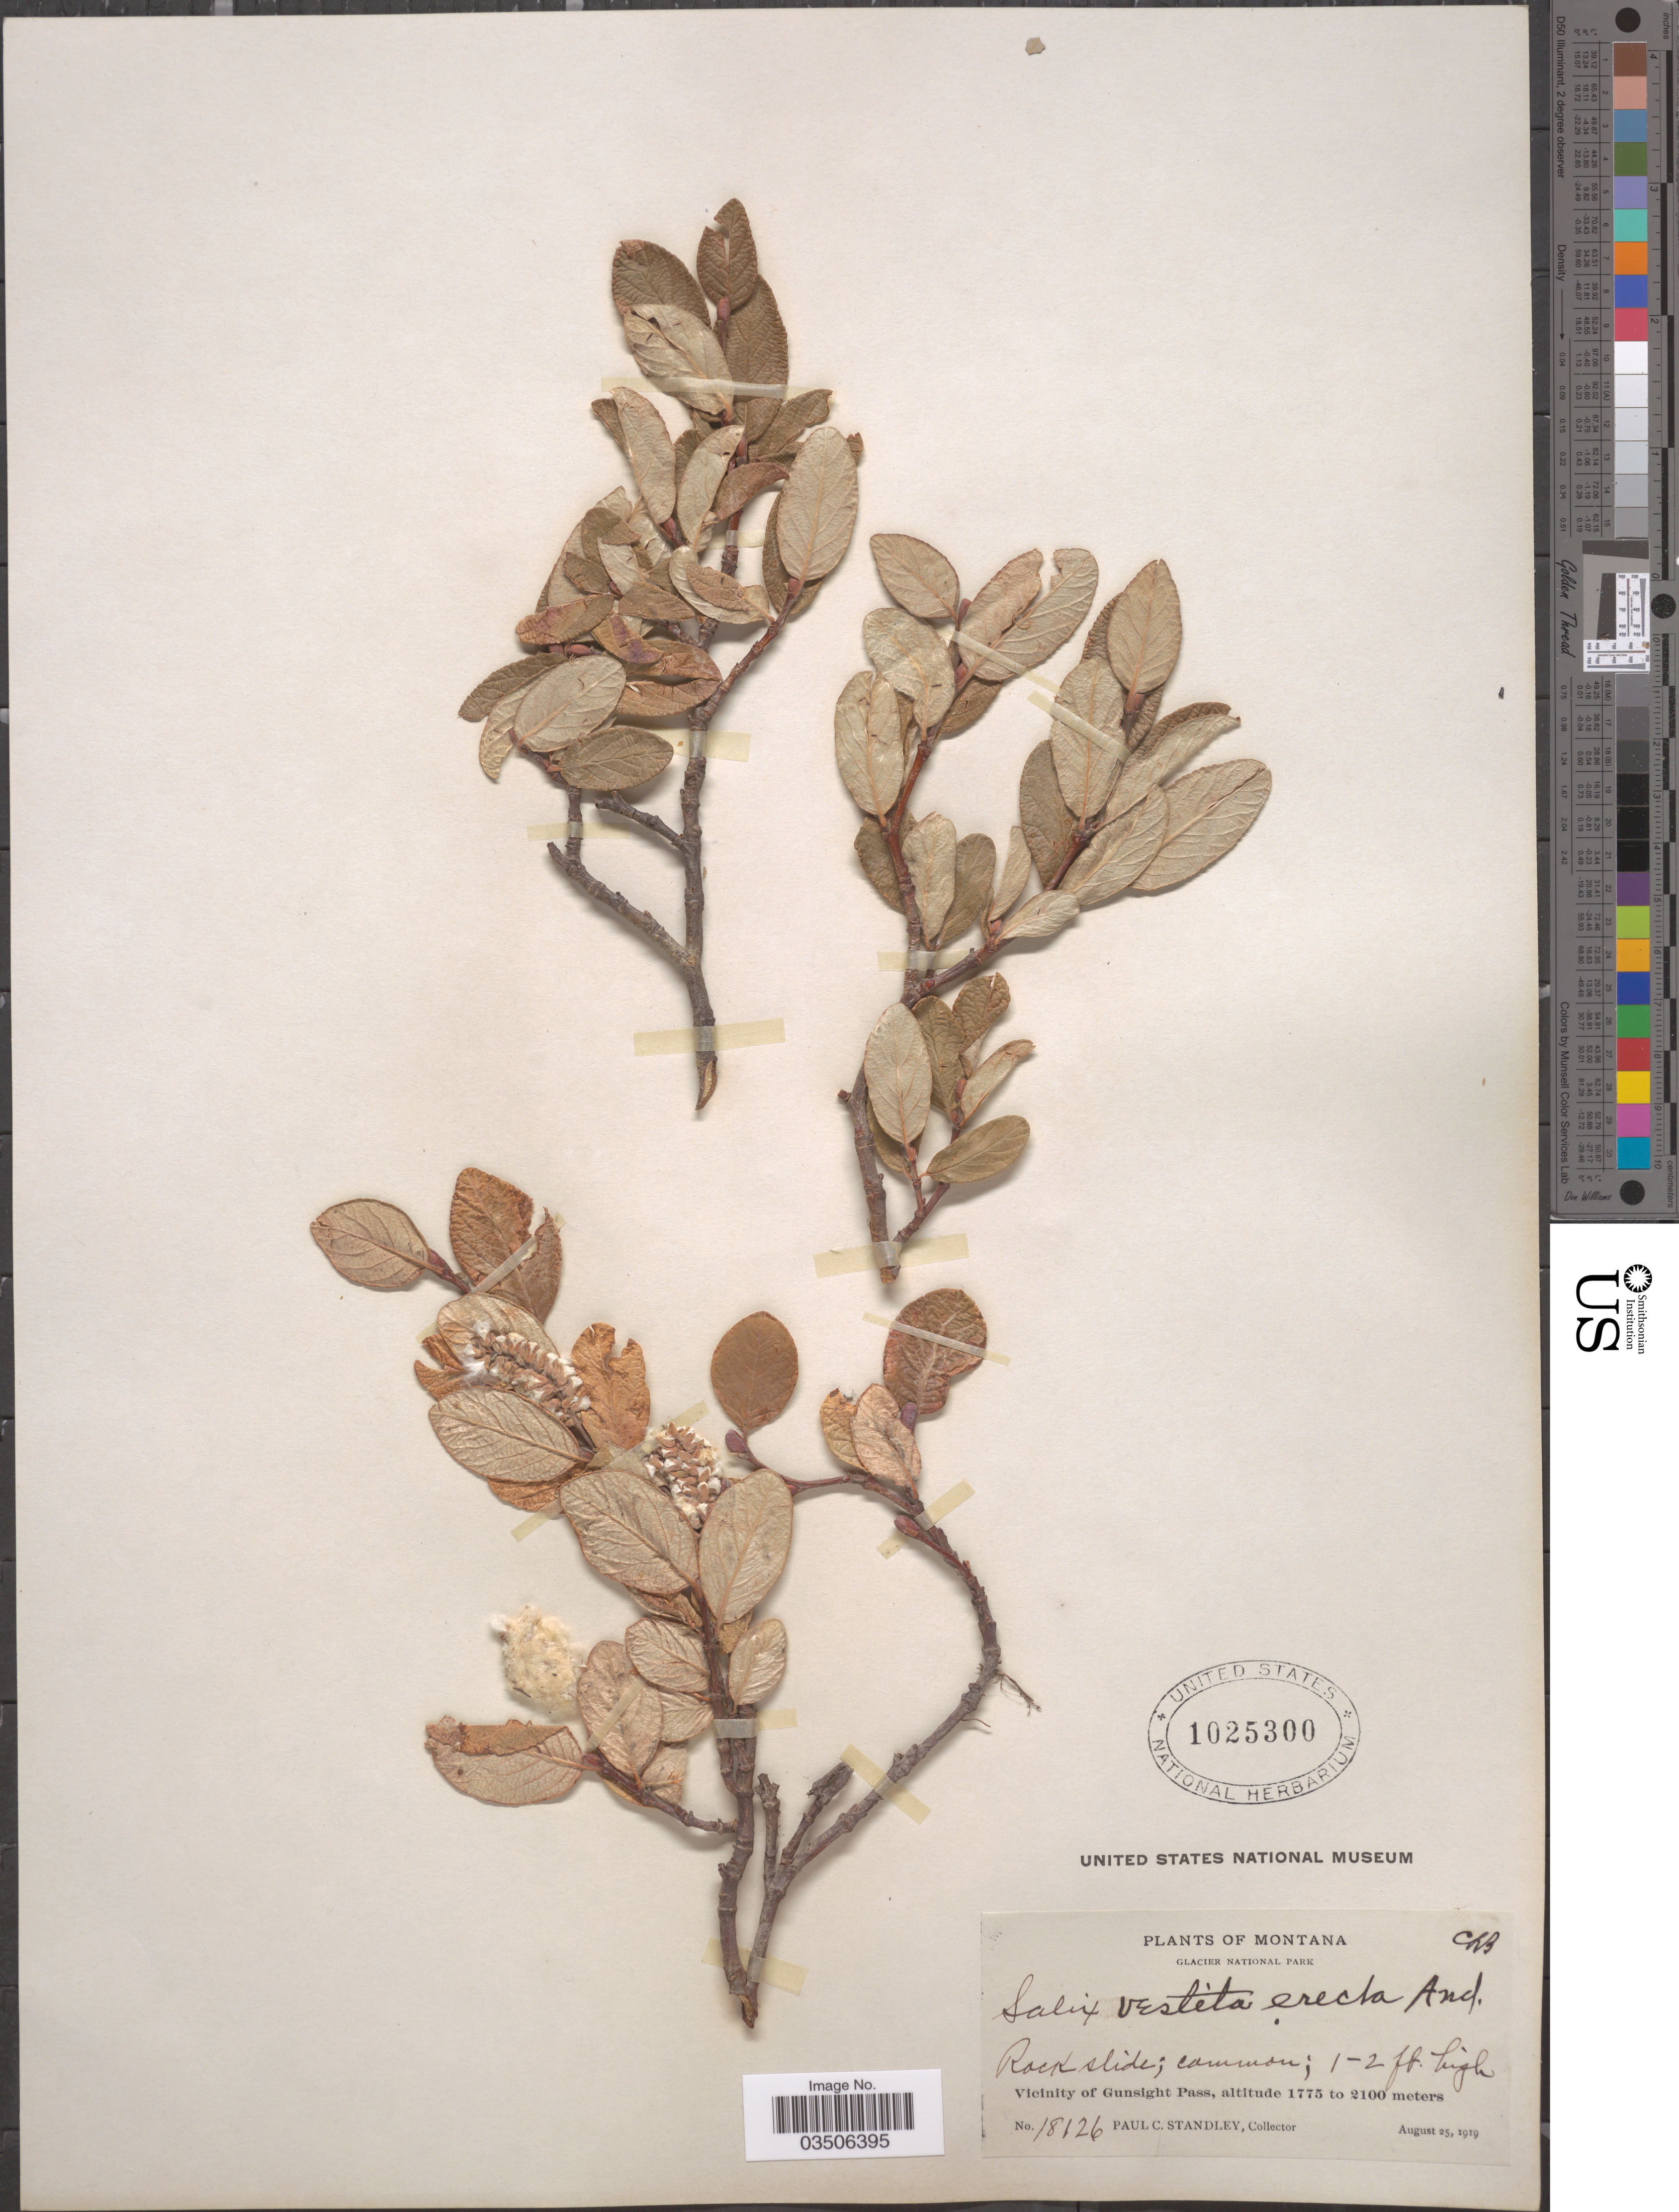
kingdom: Plantae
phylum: Tracheophyta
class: Magnoliopsida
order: Malpighiales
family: Salicaceae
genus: Salix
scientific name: Salix vestita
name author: Pursh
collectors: P. C. Standley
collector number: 18126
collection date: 1919-08-25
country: United States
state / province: Montana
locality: Glacier National Park. Vicinity of Gunsight Pass.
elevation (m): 1775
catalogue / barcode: US 1025300